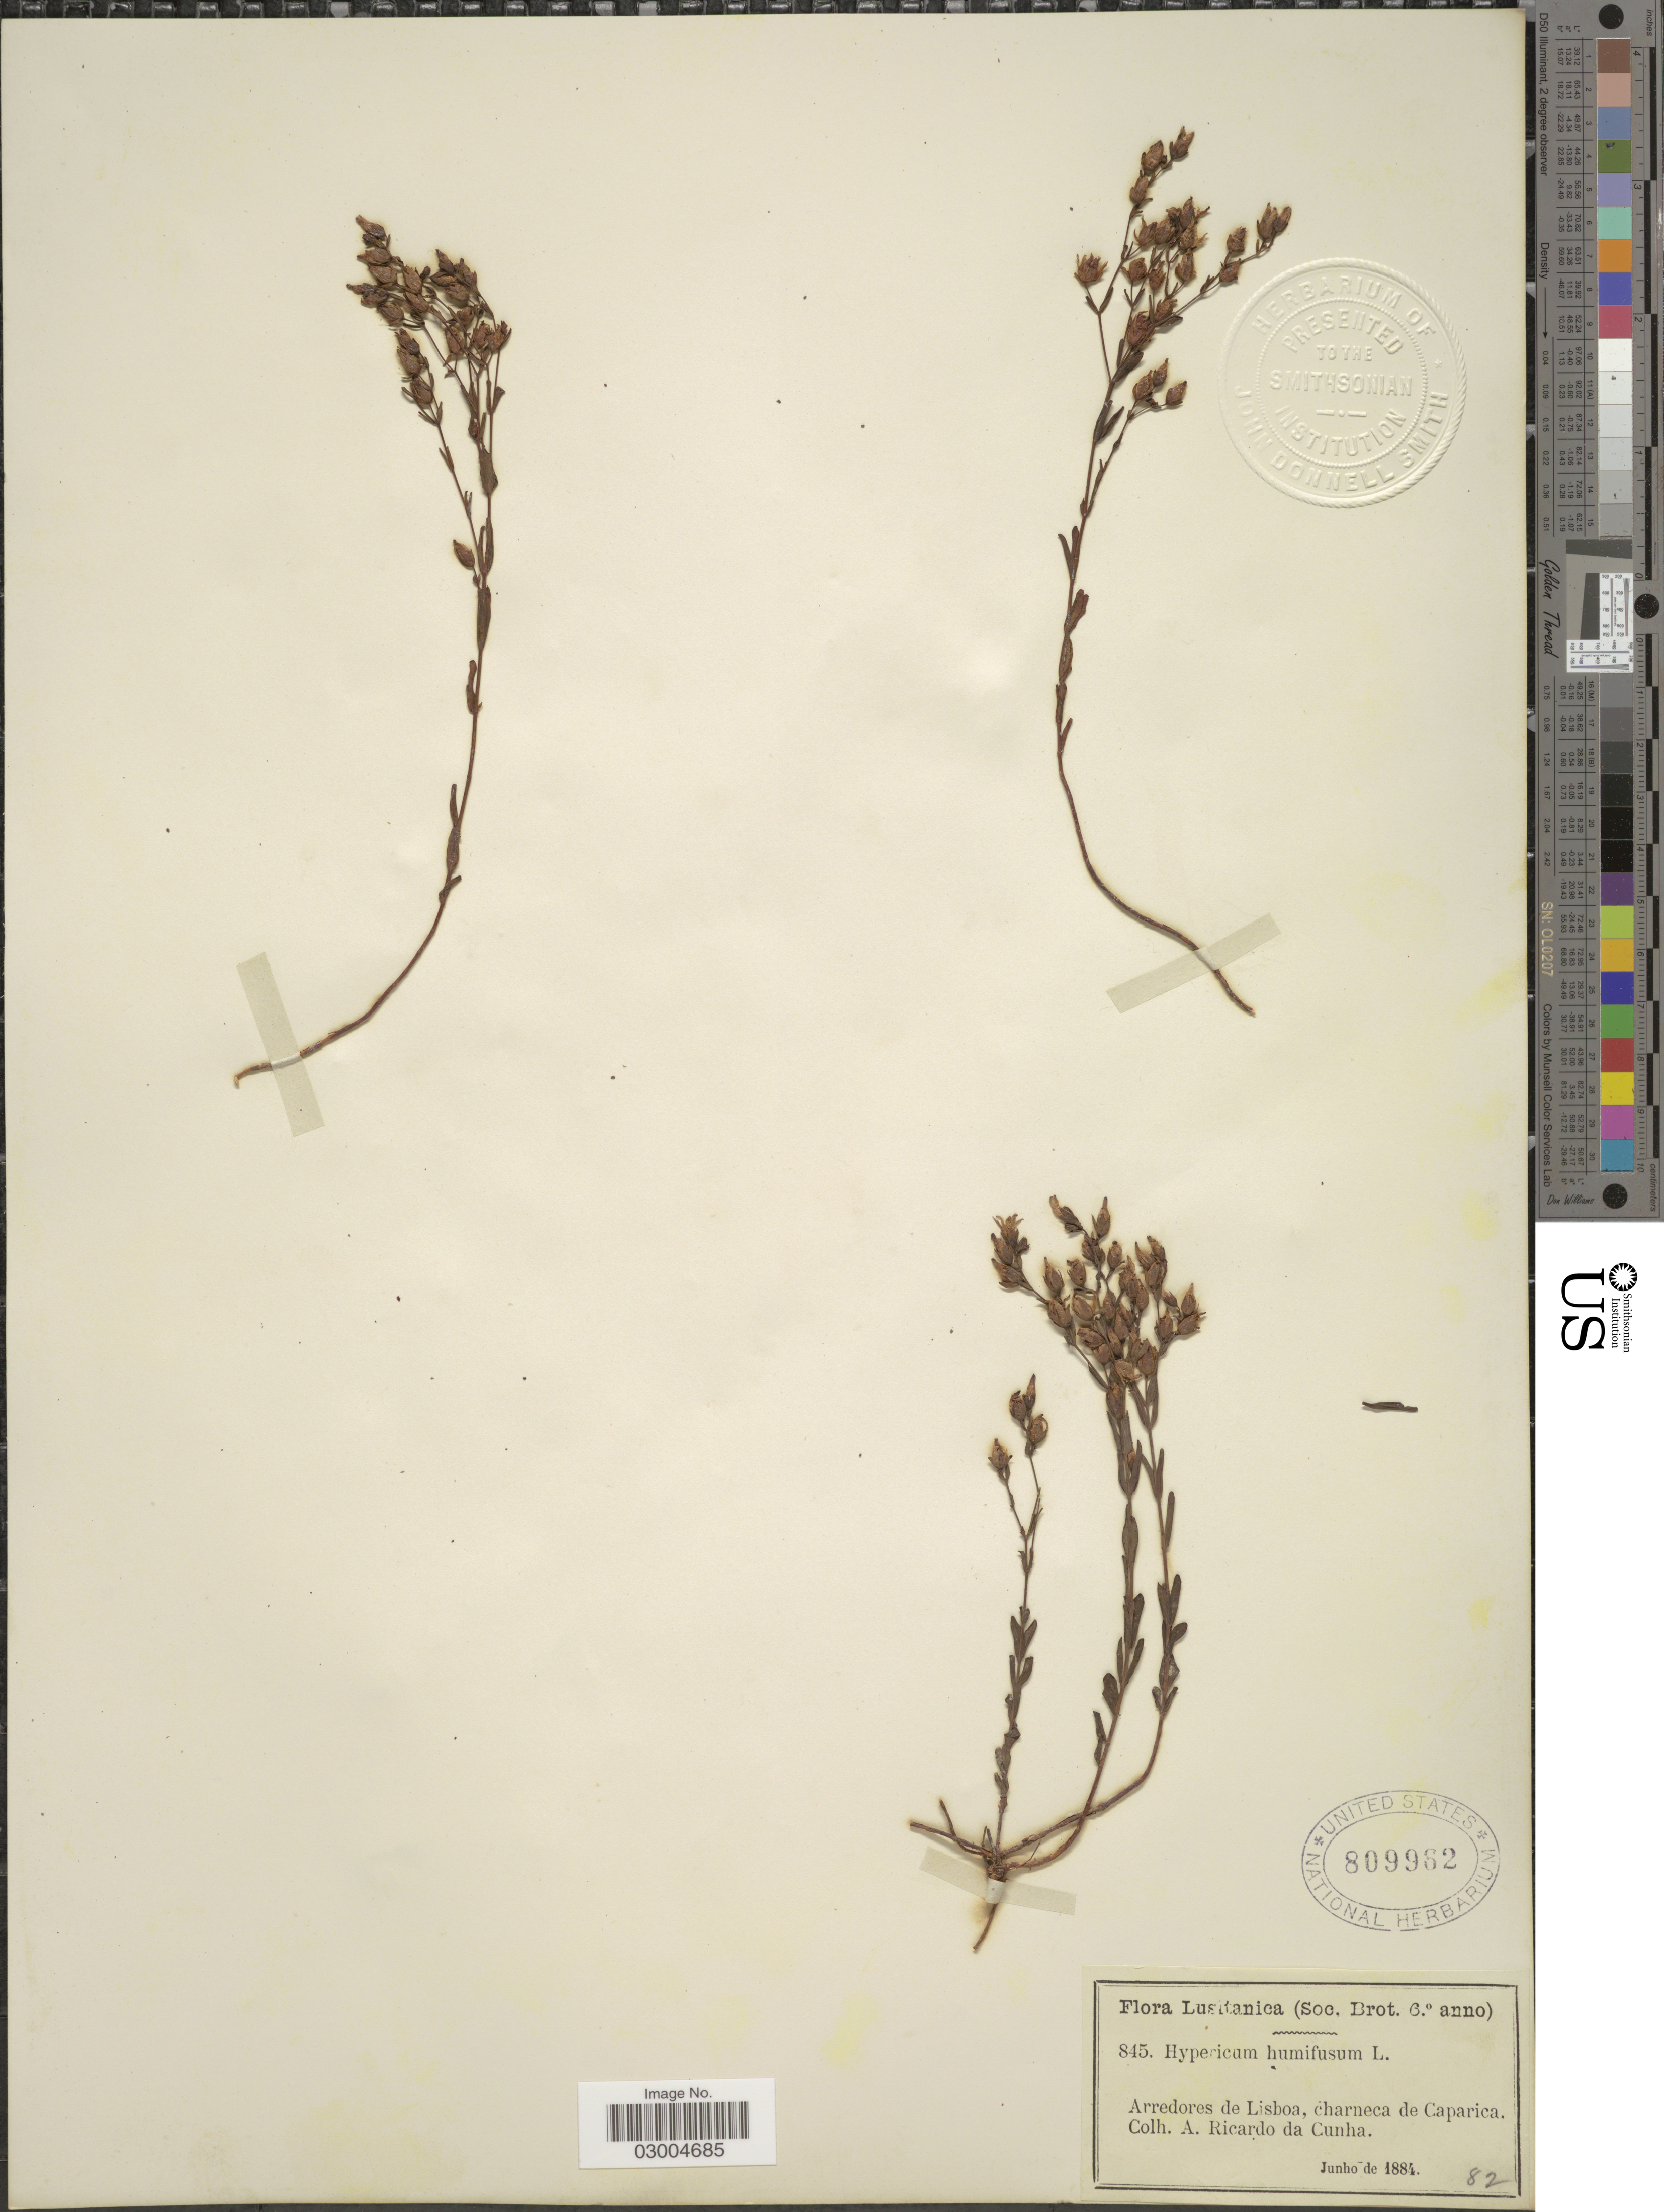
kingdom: Plantae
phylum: Tracheophyta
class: Magnoliopsida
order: Malpighiales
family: Hypericaceae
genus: Hypericum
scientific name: Hypericum humifusum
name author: L.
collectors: A. Da Cunha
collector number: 845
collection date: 1884-06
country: Portugal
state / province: Lisboa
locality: Lusitanica. Arredores de Lisboa, charneca de Caparica.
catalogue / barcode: US 809962